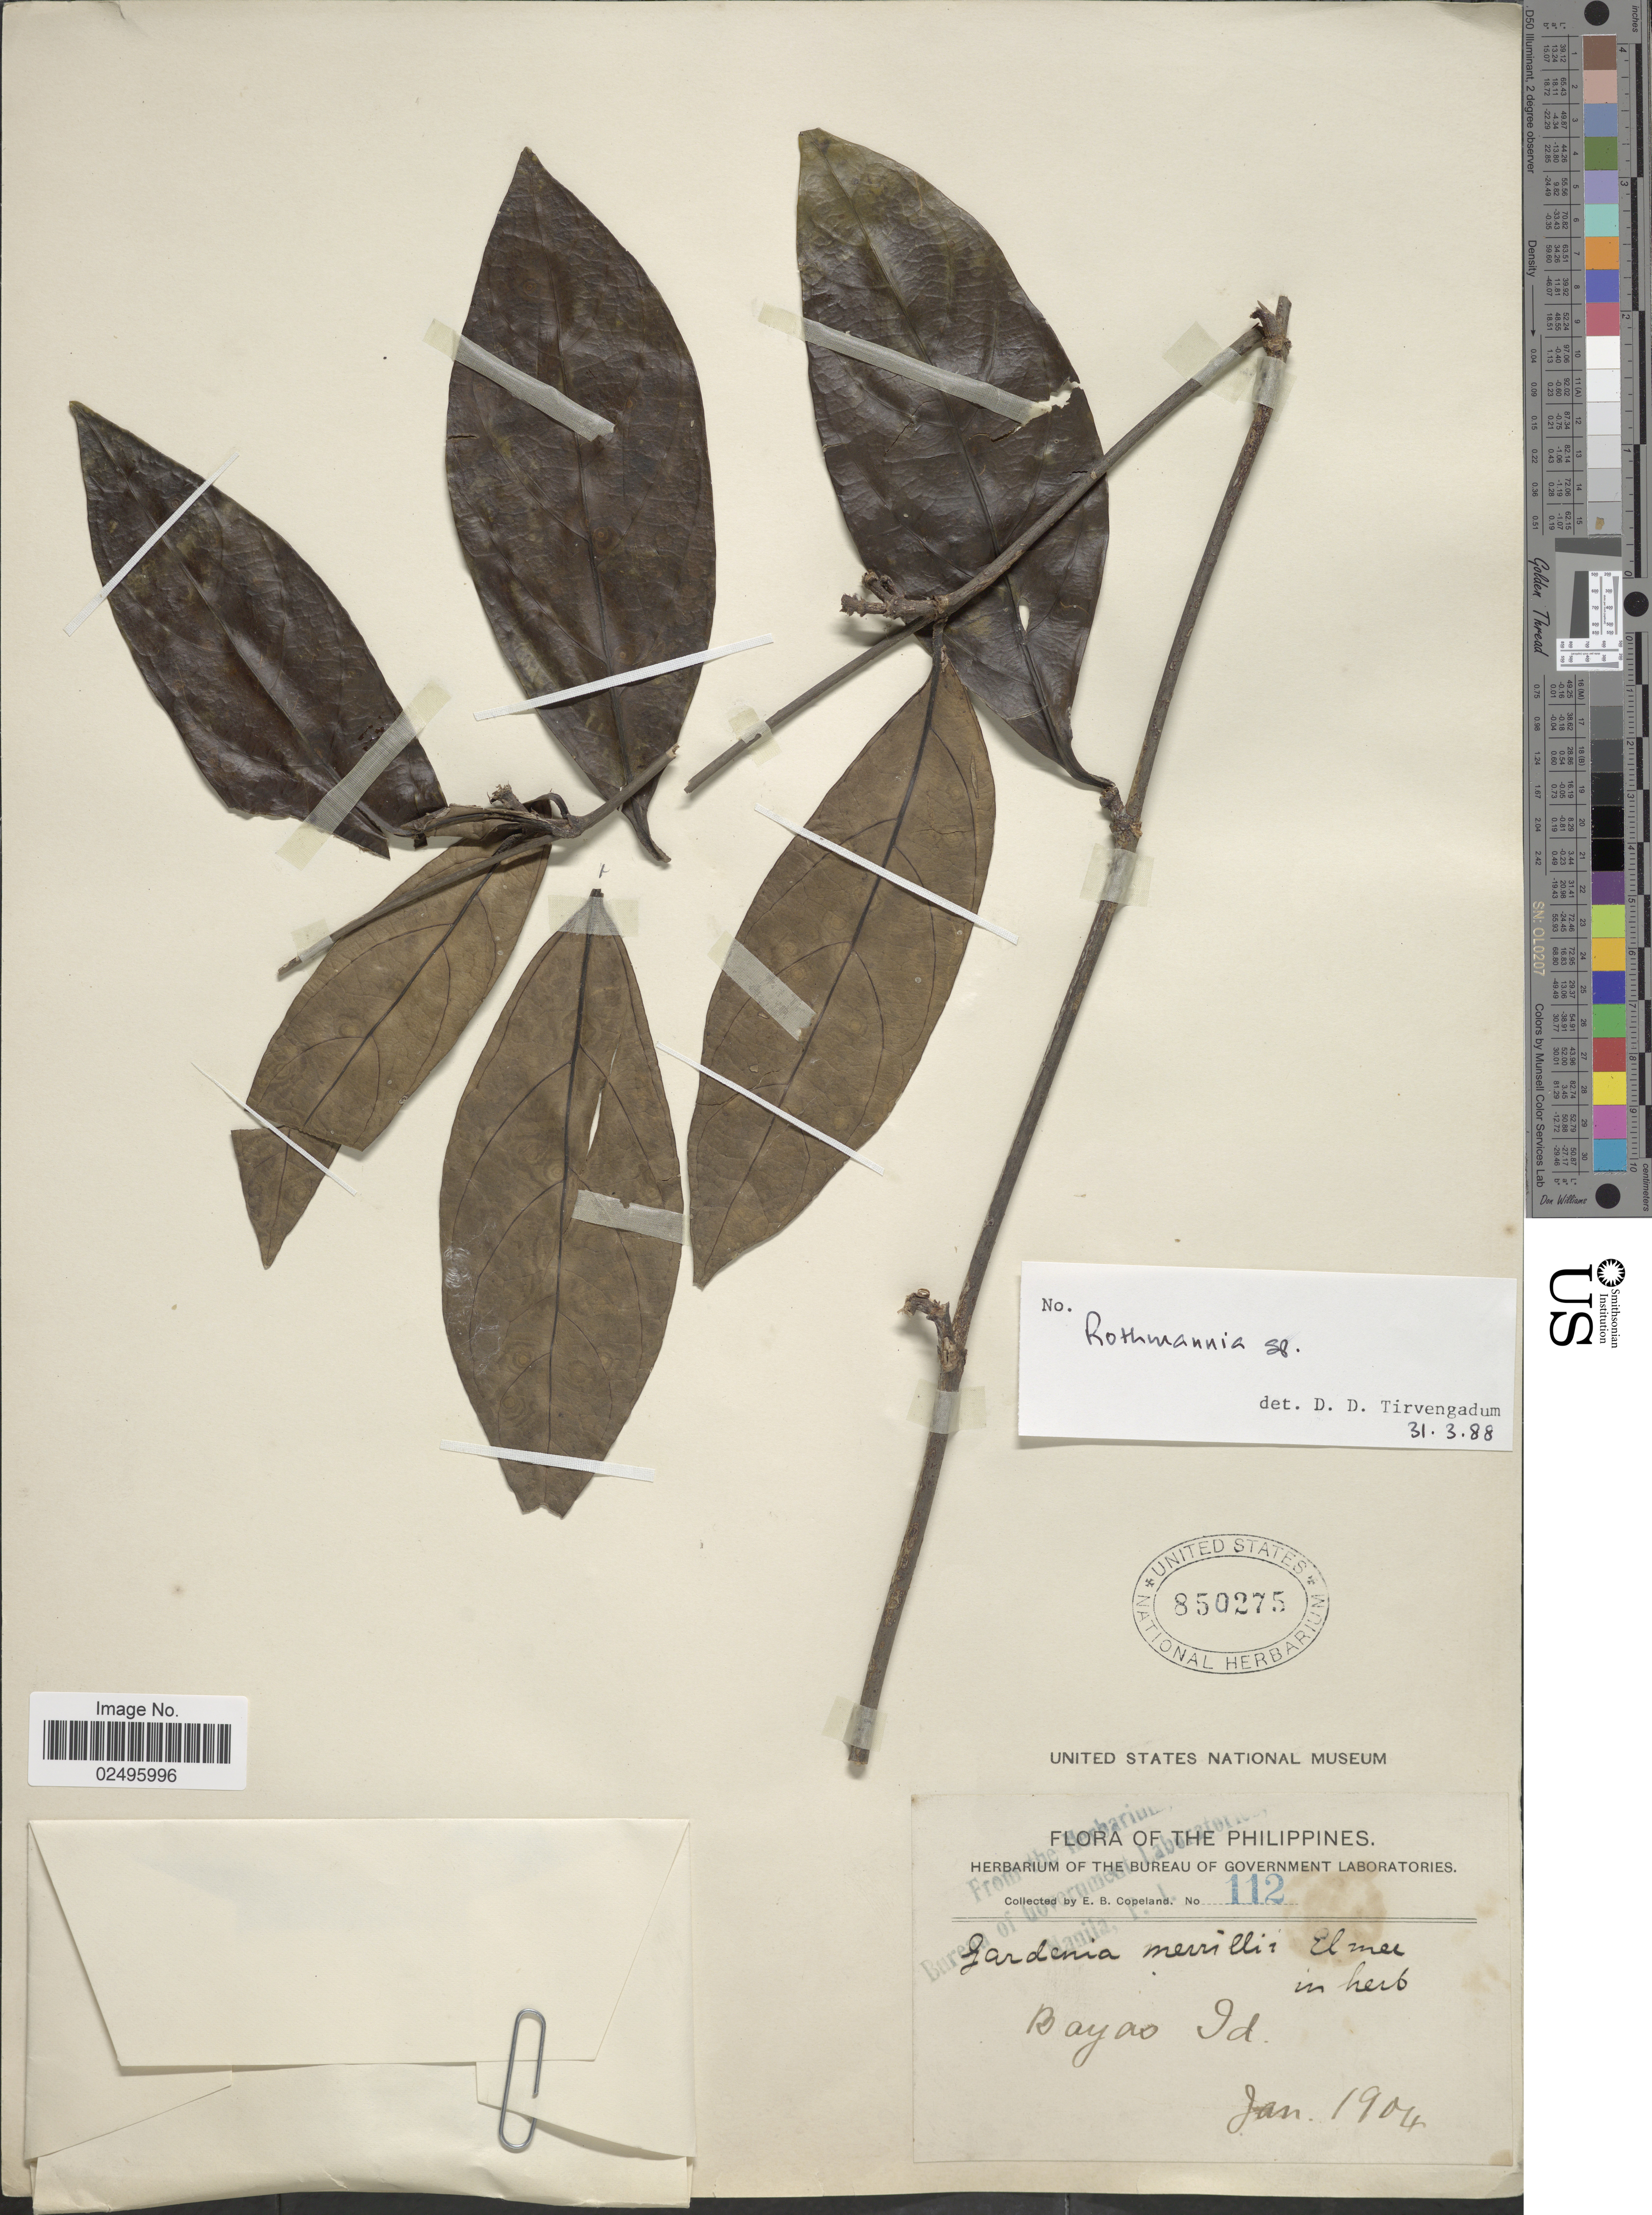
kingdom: Plantae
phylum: Tracheophyta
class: Magnoliopsida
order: Gentianales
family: Rubiaceae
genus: Rothmannia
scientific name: Rothmannia merrillii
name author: (Elmer) J.T. Pereira & Ridsdale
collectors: E. B. Copeland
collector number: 112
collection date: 1904-01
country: Philippines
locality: Bayas Island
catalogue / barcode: US 850275